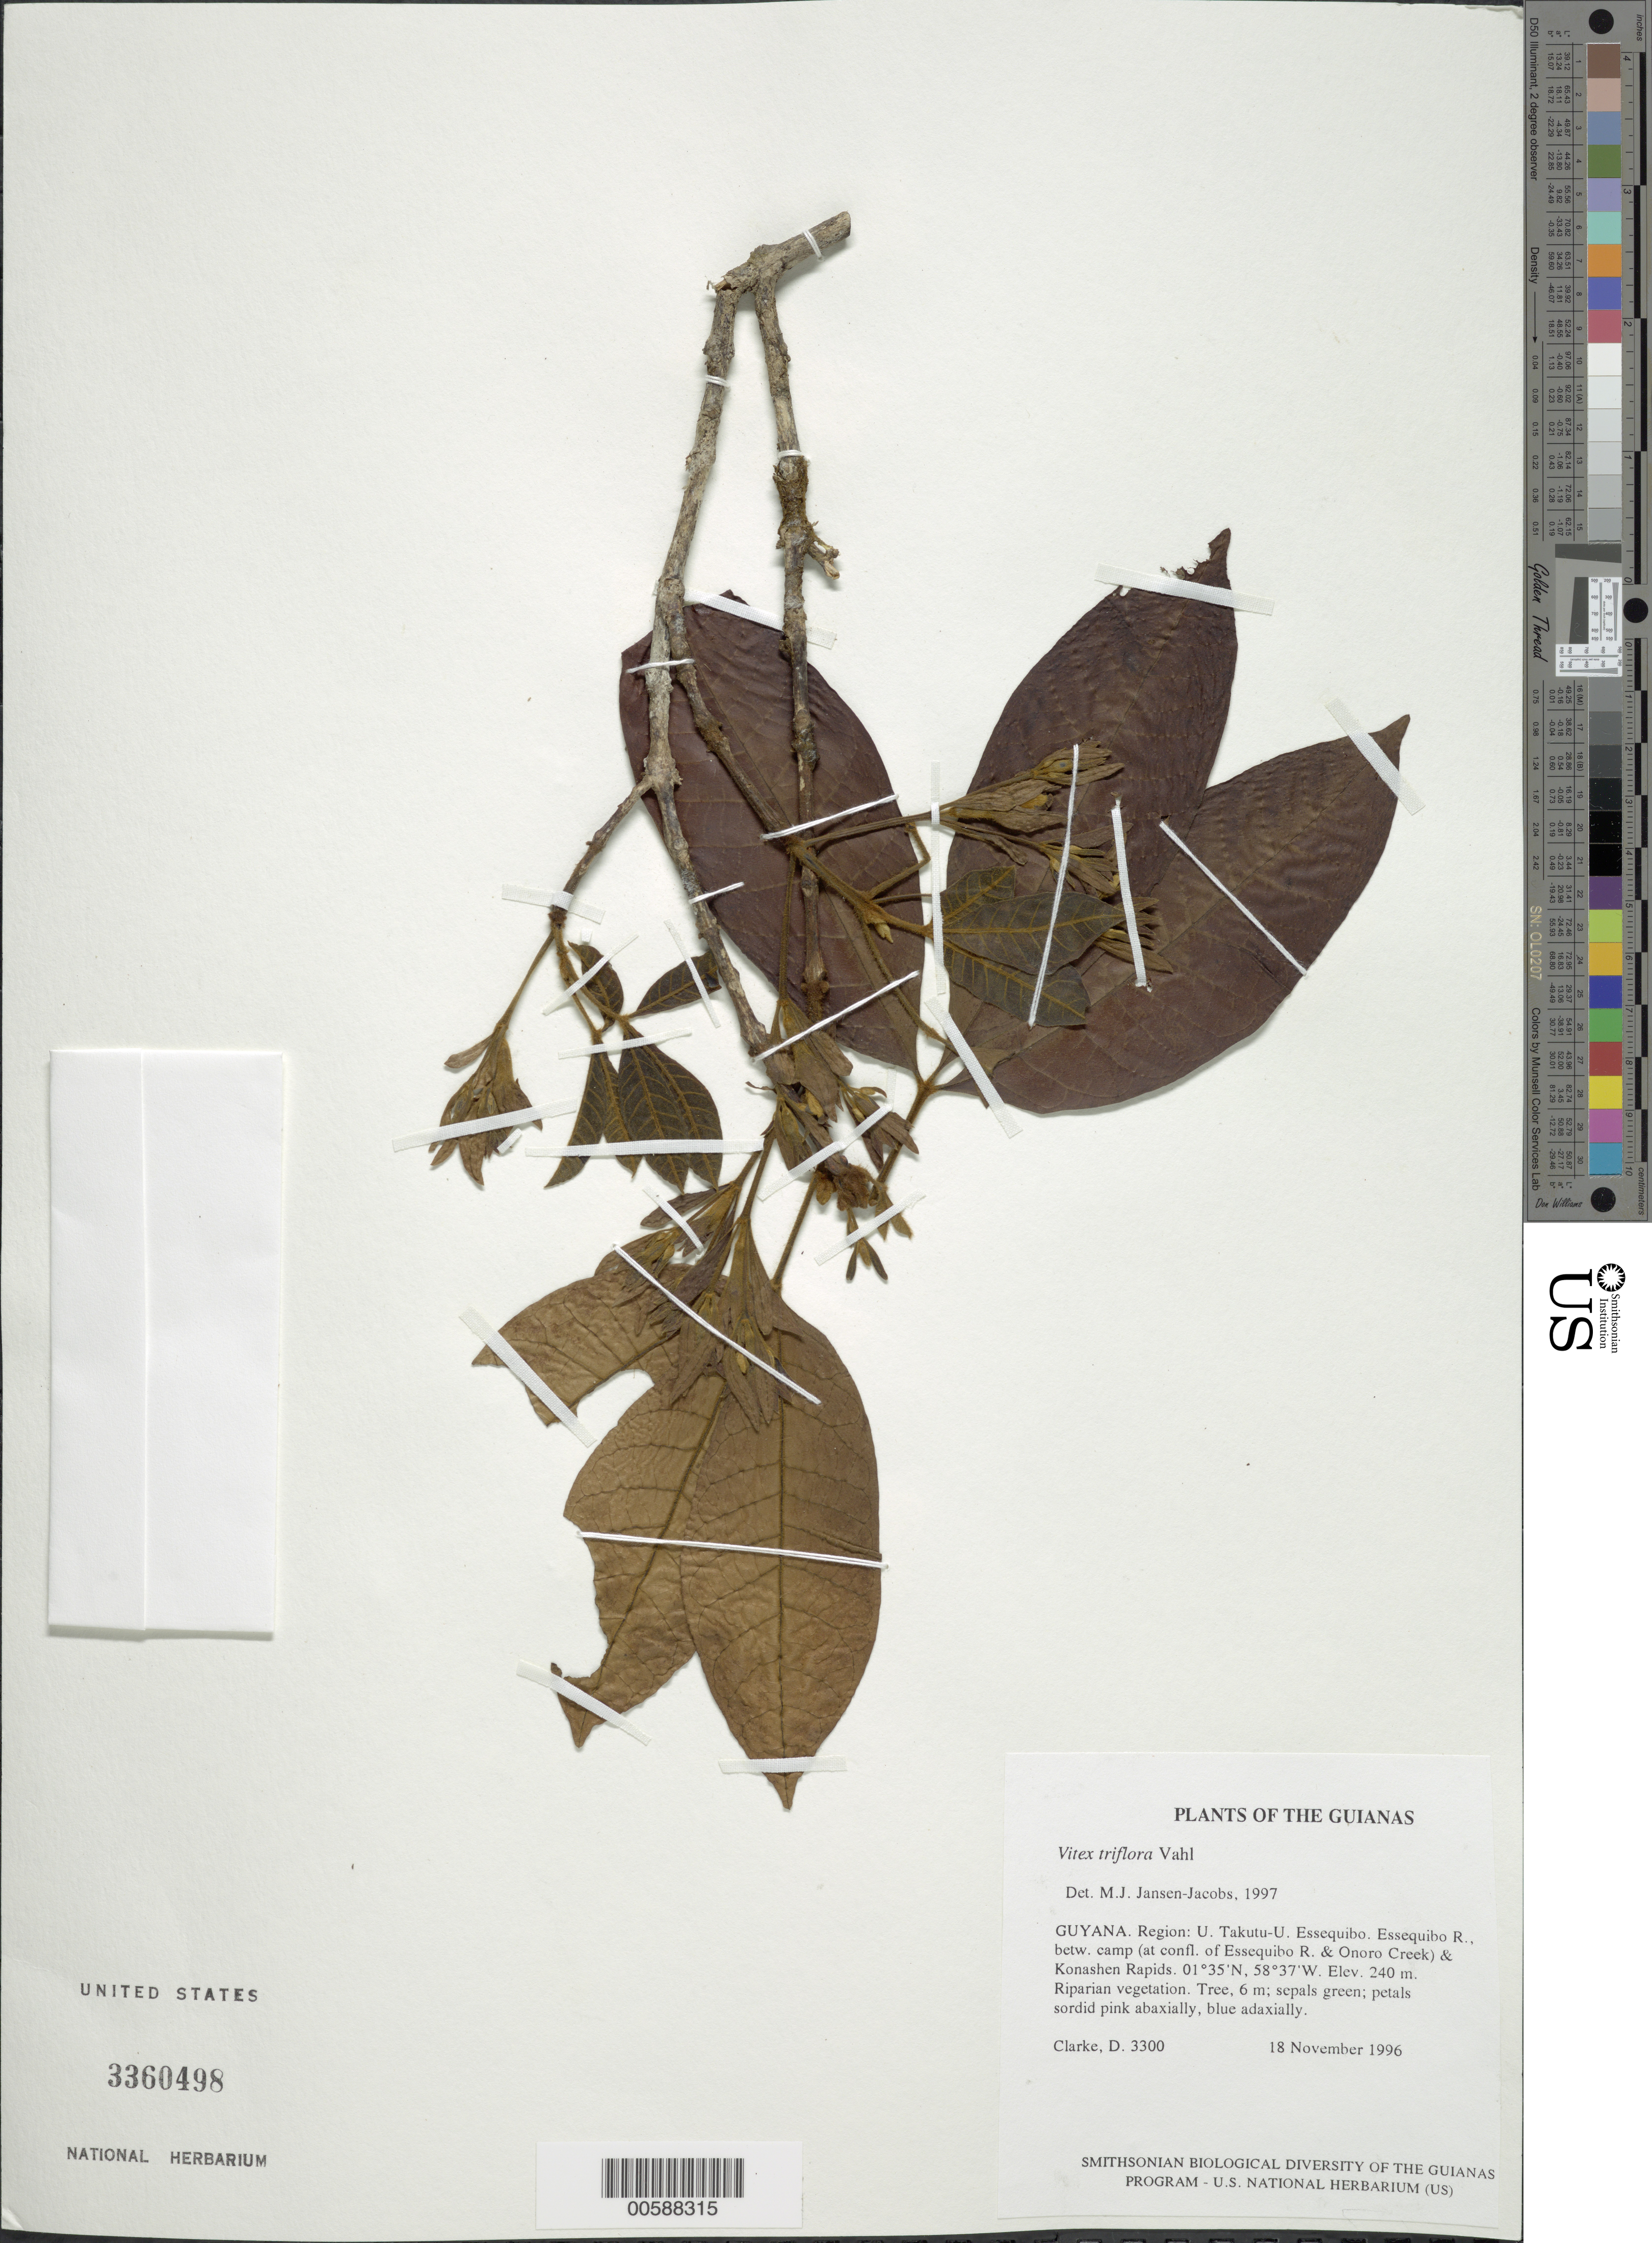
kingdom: Plantae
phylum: Tracheophyta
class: Magnoliopsida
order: Lamiales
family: Lamiaceae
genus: Vitex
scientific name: Vitex triflora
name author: Vahl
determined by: Jansen-Jacobs, M. J., (U), Nationaal Herbarium Nederland, Utrecht University branch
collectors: H. D. Clarke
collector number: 3300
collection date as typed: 18 November 1996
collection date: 1996-11-18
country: Guyana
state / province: U. Takutu-U. Essequibo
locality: Essequibo R., betw. camp (at confl. of Essequibo R. & Onoro Creek) & Konashen Rapids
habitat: Riparian vegetation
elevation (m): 240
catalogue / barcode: US 3360498